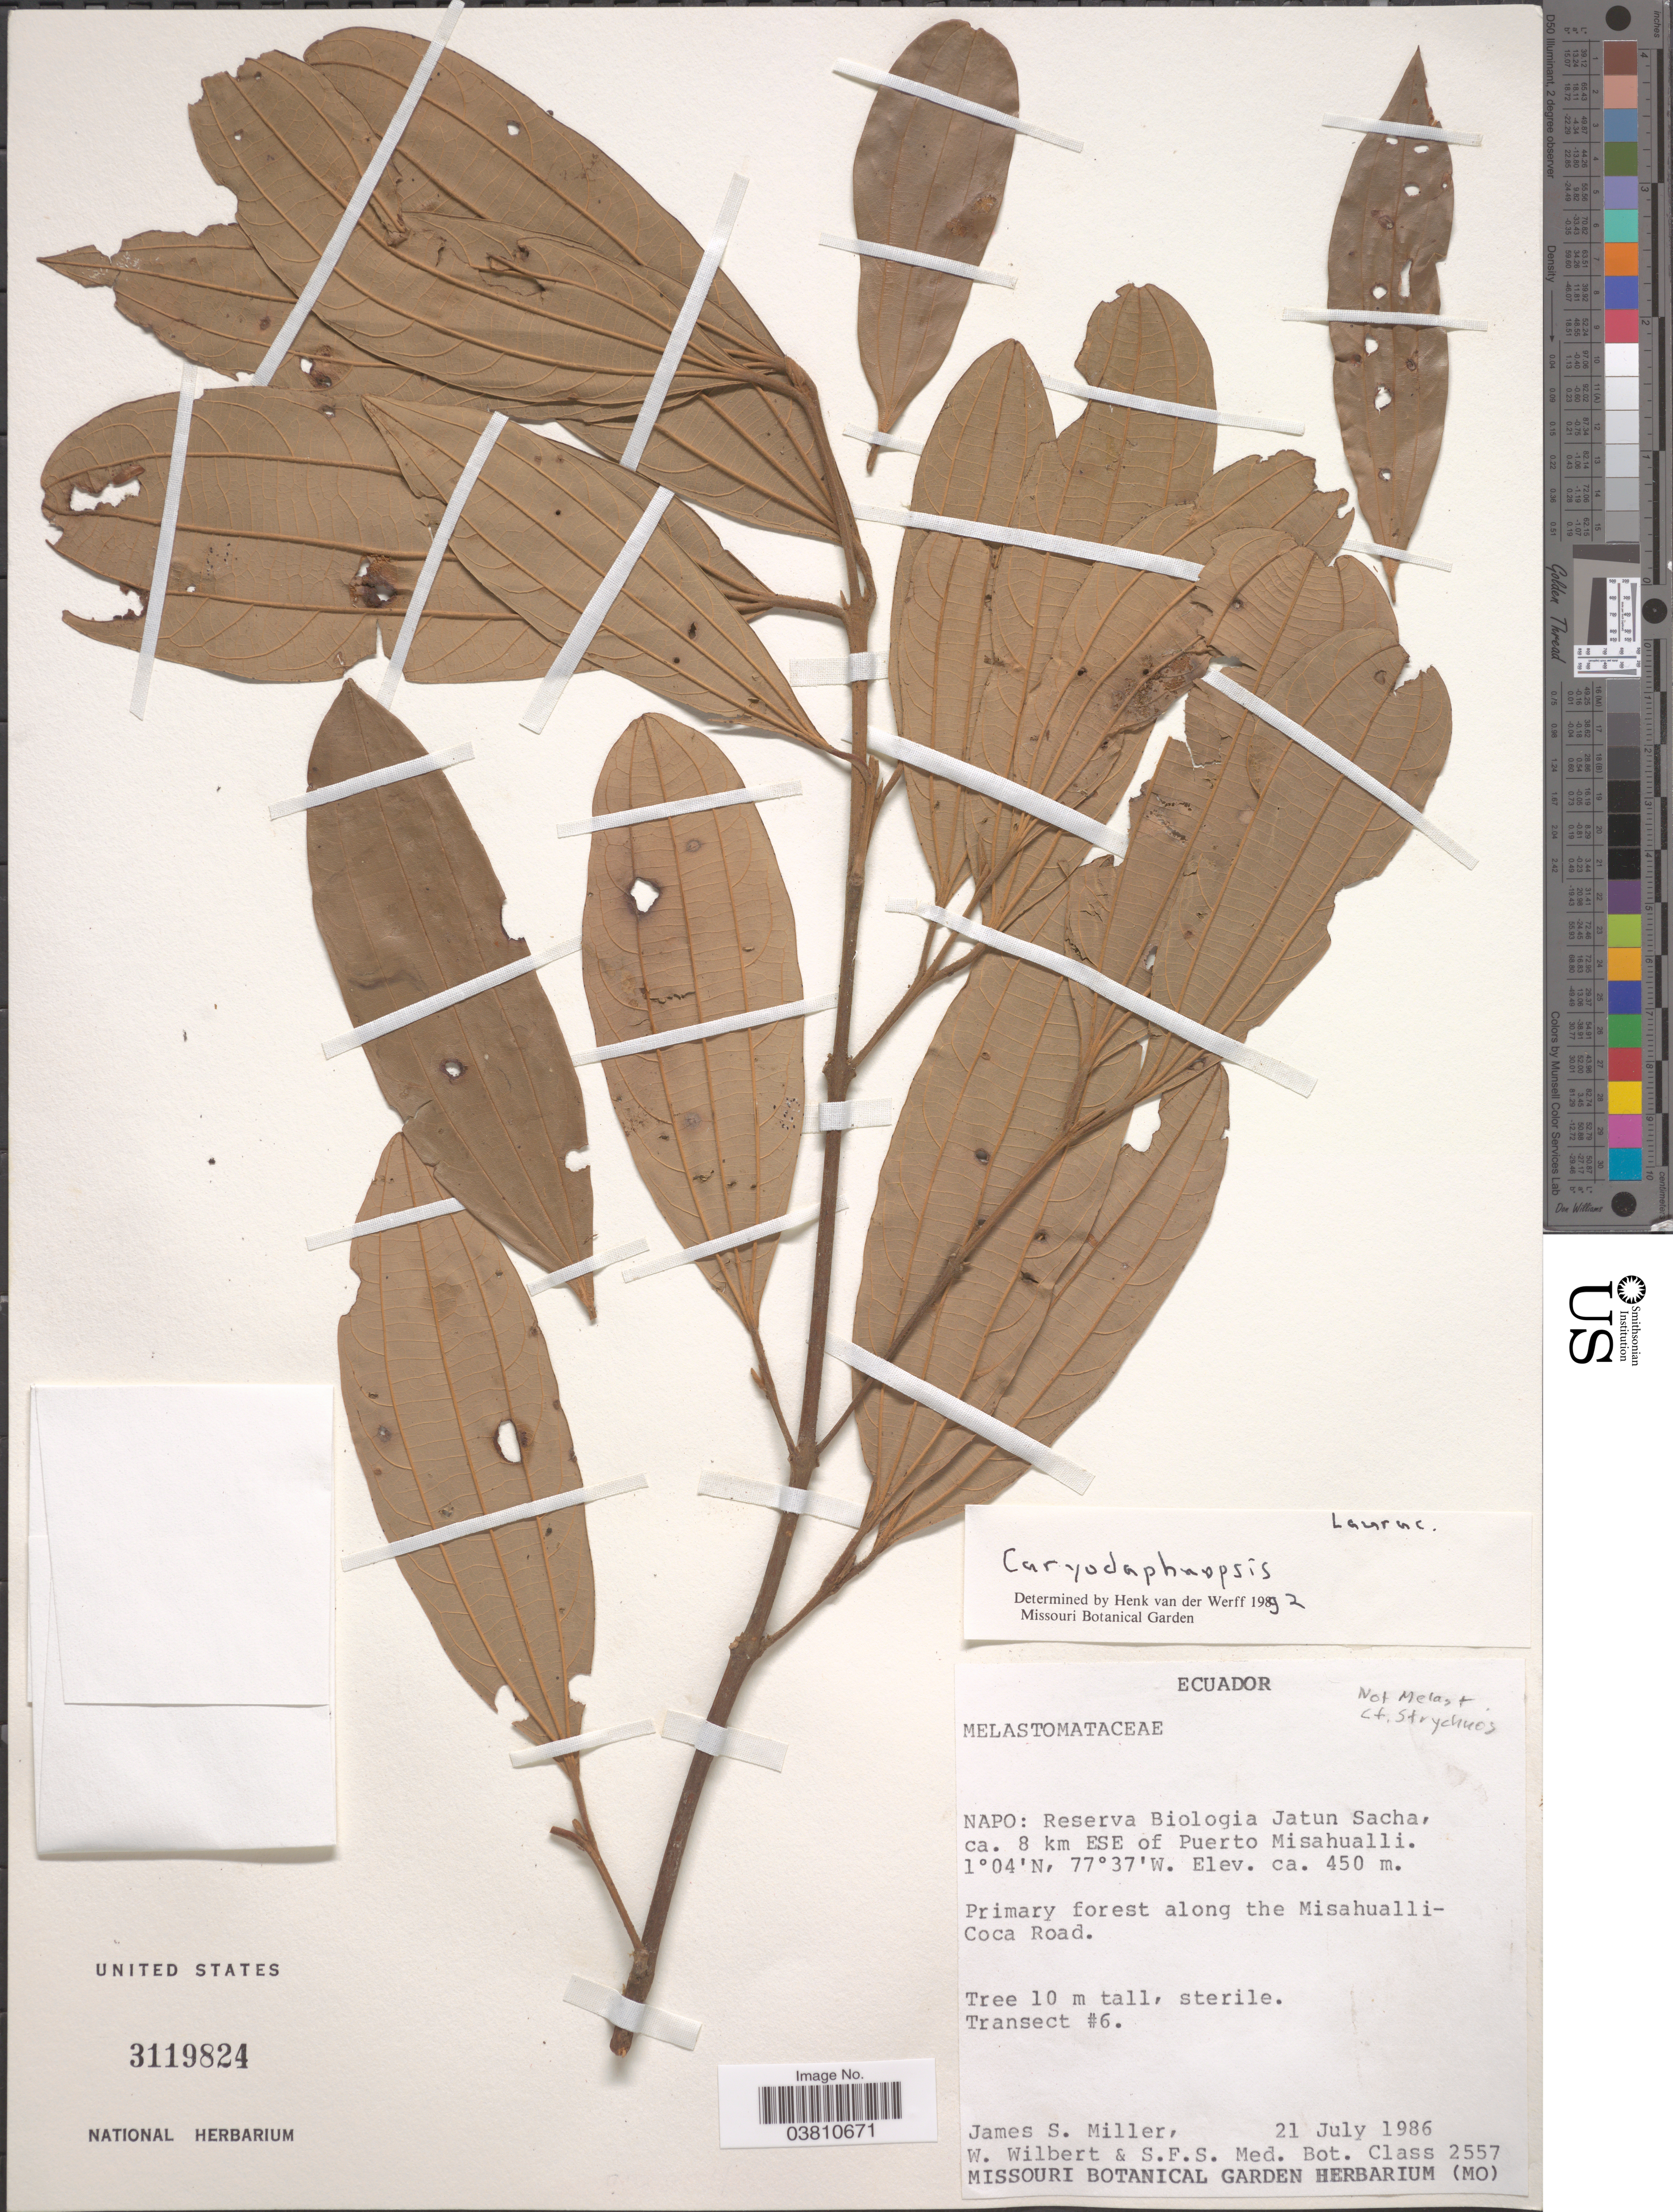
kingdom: Plantae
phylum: Tracheophyta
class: Magnoliopsida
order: Laurales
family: Lauraceae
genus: Caryodaphnopsis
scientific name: Caryodaphnopsis sp.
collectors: J. S. Miller, W. Wilbert & S. F. S. Med. Bot. Class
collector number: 2557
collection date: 1986-07-21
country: Ecuador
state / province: Napo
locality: Reserva Biologica Jatun Sacha, ca. 8 km ESE of Puerto Misahualli.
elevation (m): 450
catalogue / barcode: US 3119824